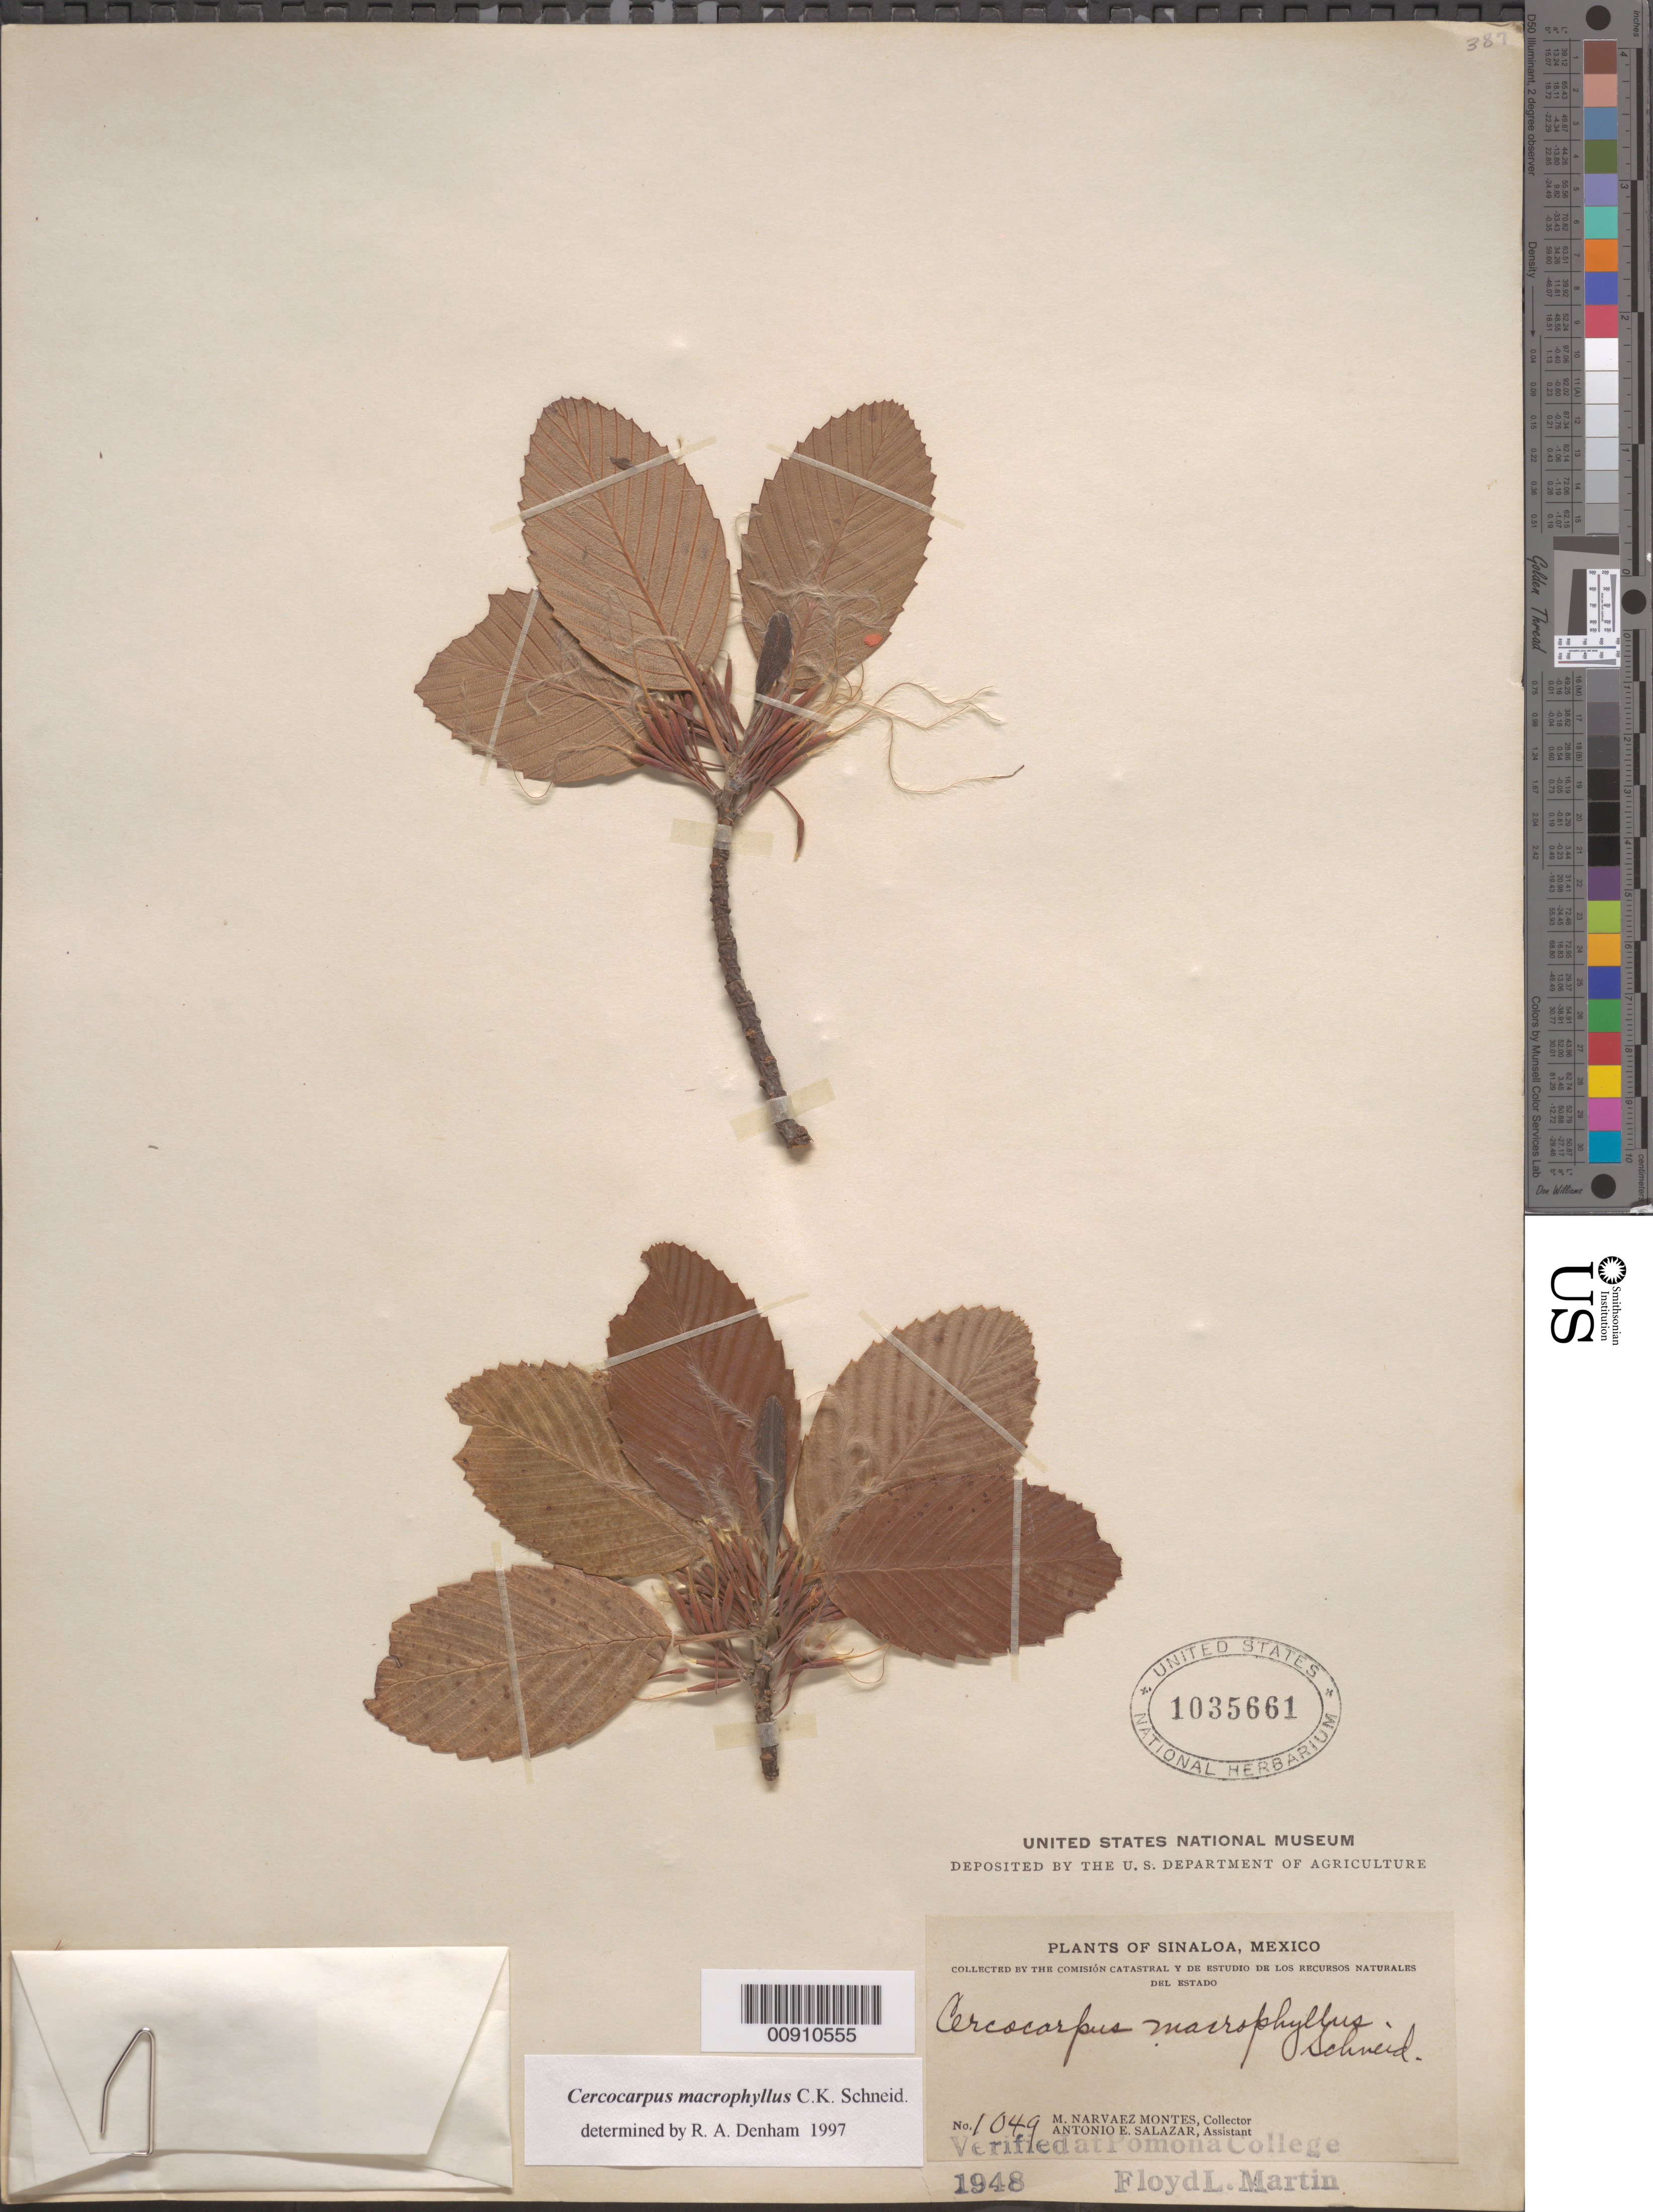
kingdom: Plantae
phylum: Tracheophyta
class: Magnoliopsida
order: Rosales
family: Rosaceae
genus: Cercocarpus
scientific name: Cercocarpus macrophyllus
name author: C.K. Schneid.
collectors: M. Narvaez-Montes & A. E. Salazar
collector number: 1049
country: Mexico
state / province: Sinaloa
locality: Sinaloa.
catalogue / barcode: US 1035661